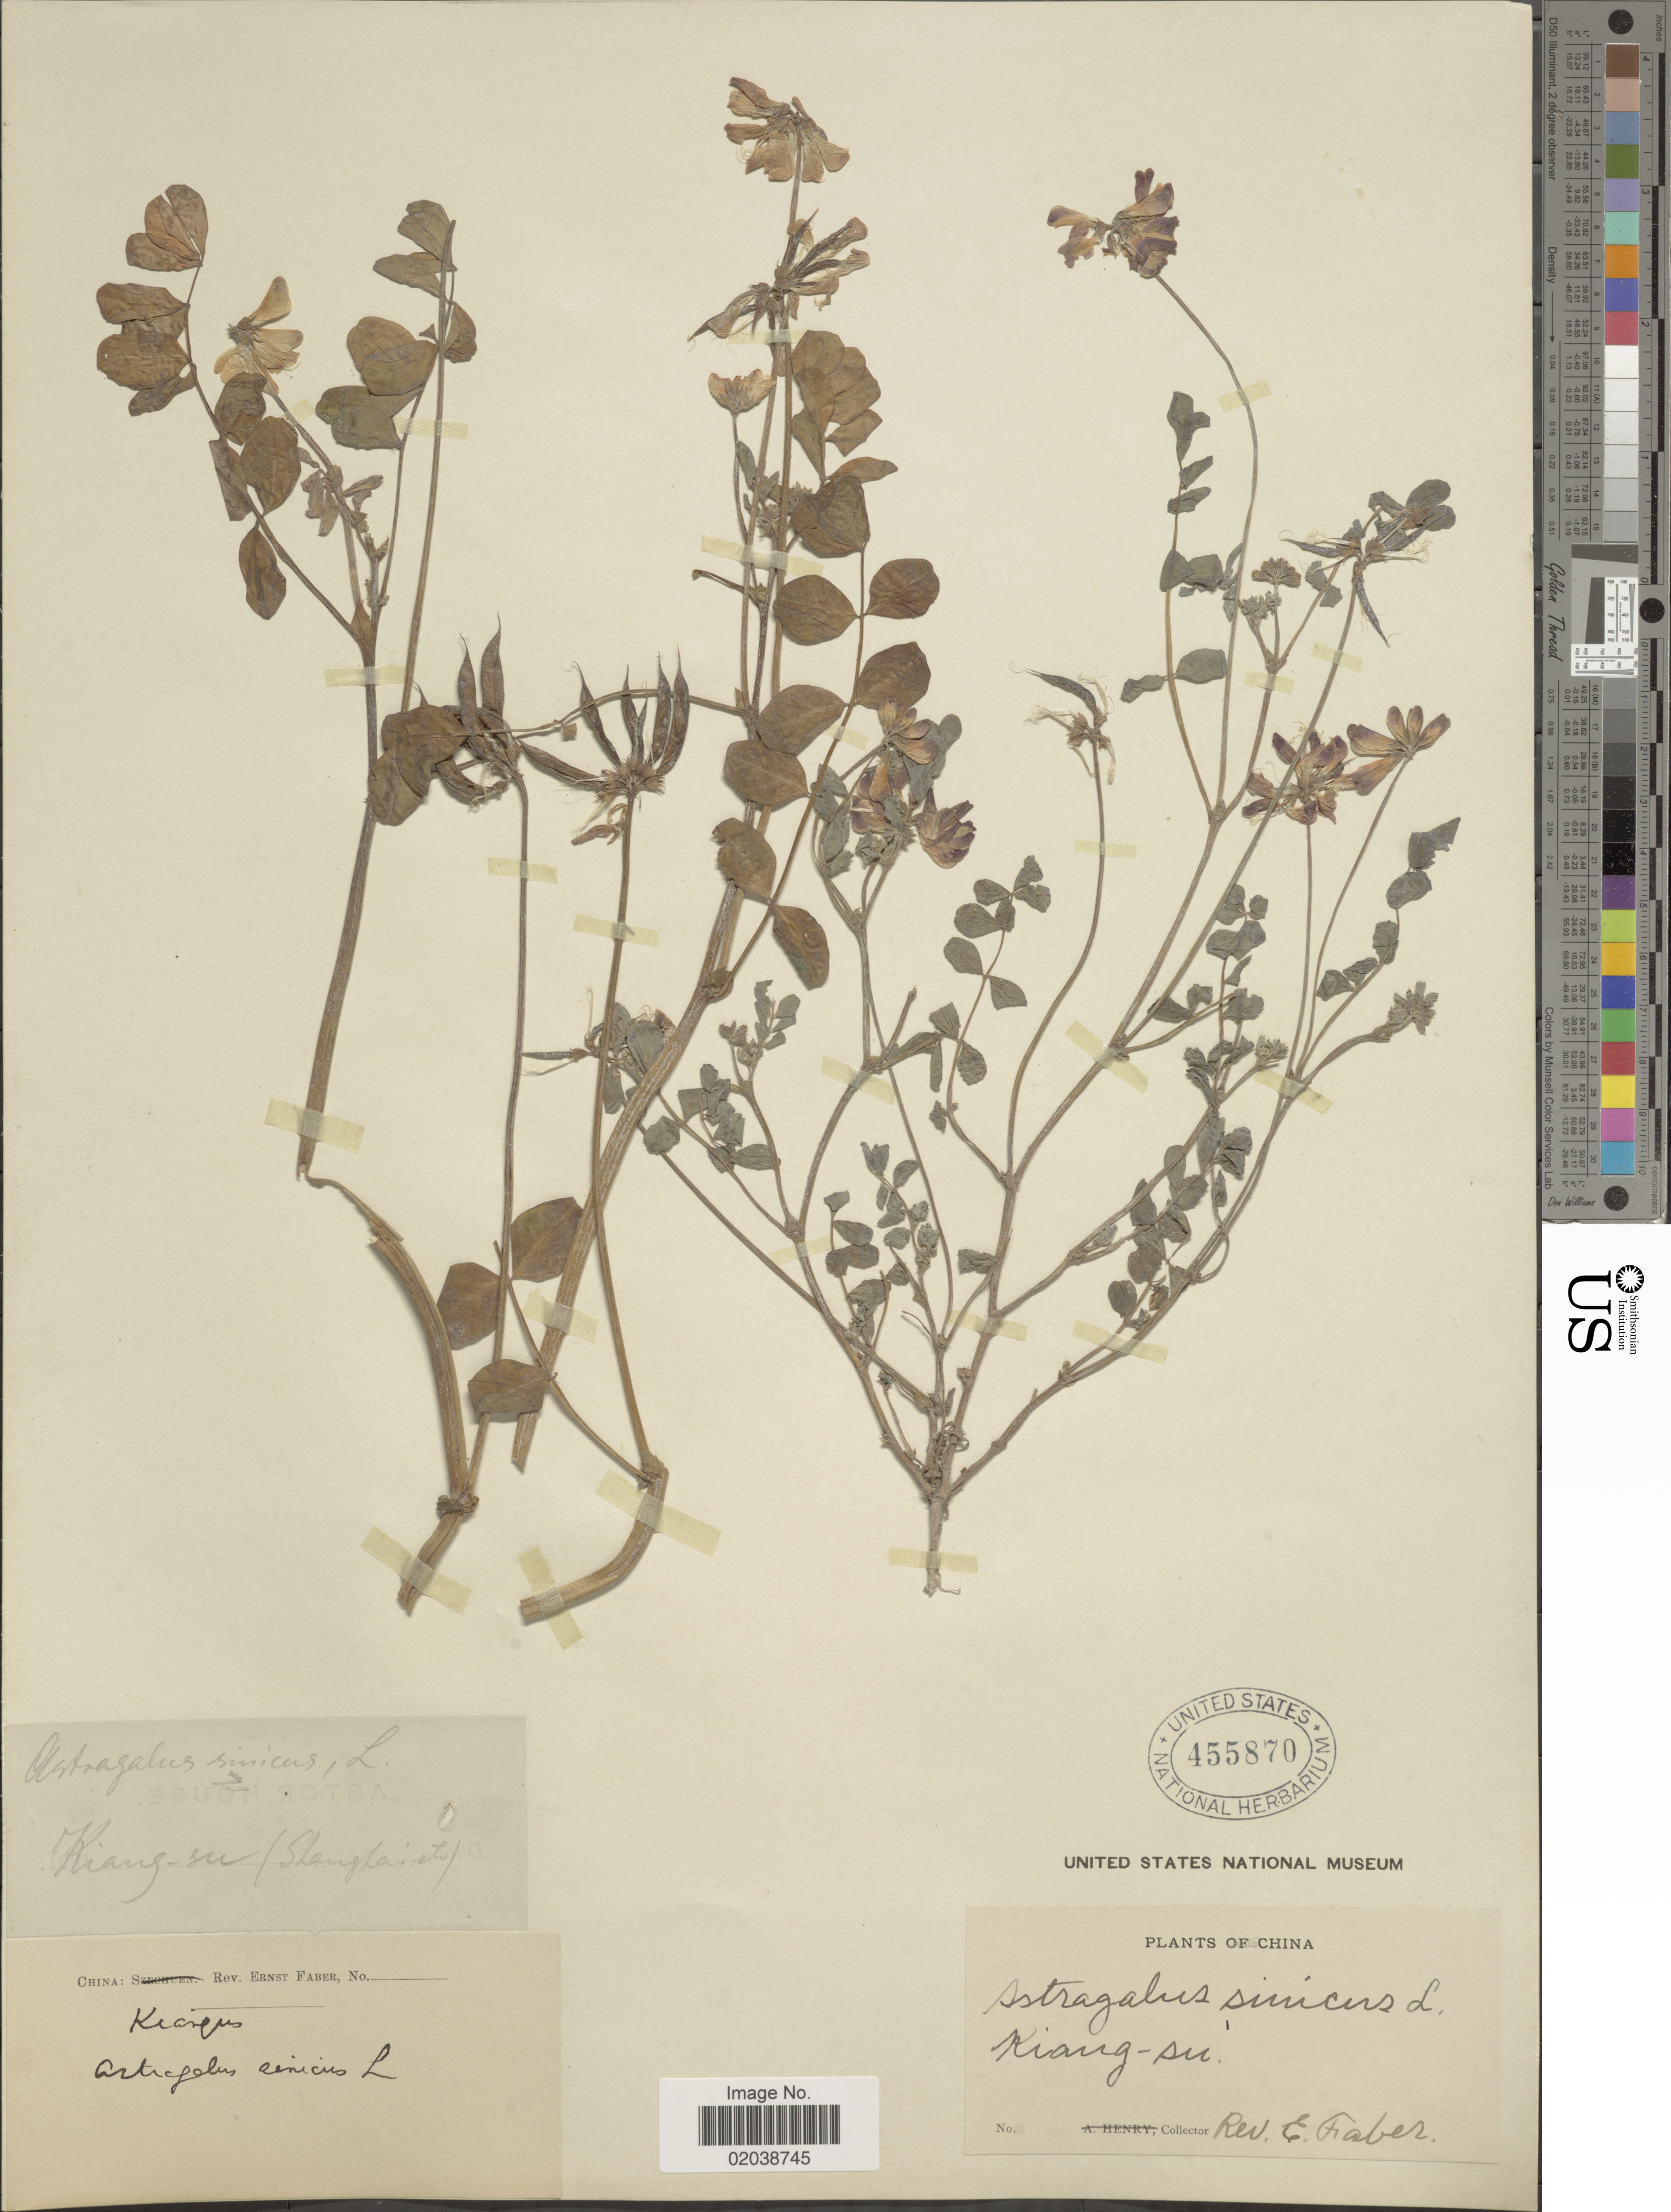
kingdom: Plantae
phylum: Tracheophyta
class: Magnoliopsida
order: Fabales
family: Fabaceae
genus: Astragalus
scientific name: Astragalus sinicus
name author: L.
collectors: E. Faber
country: China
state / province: Jiangsu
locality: Kiang-su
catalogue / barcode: US 455870